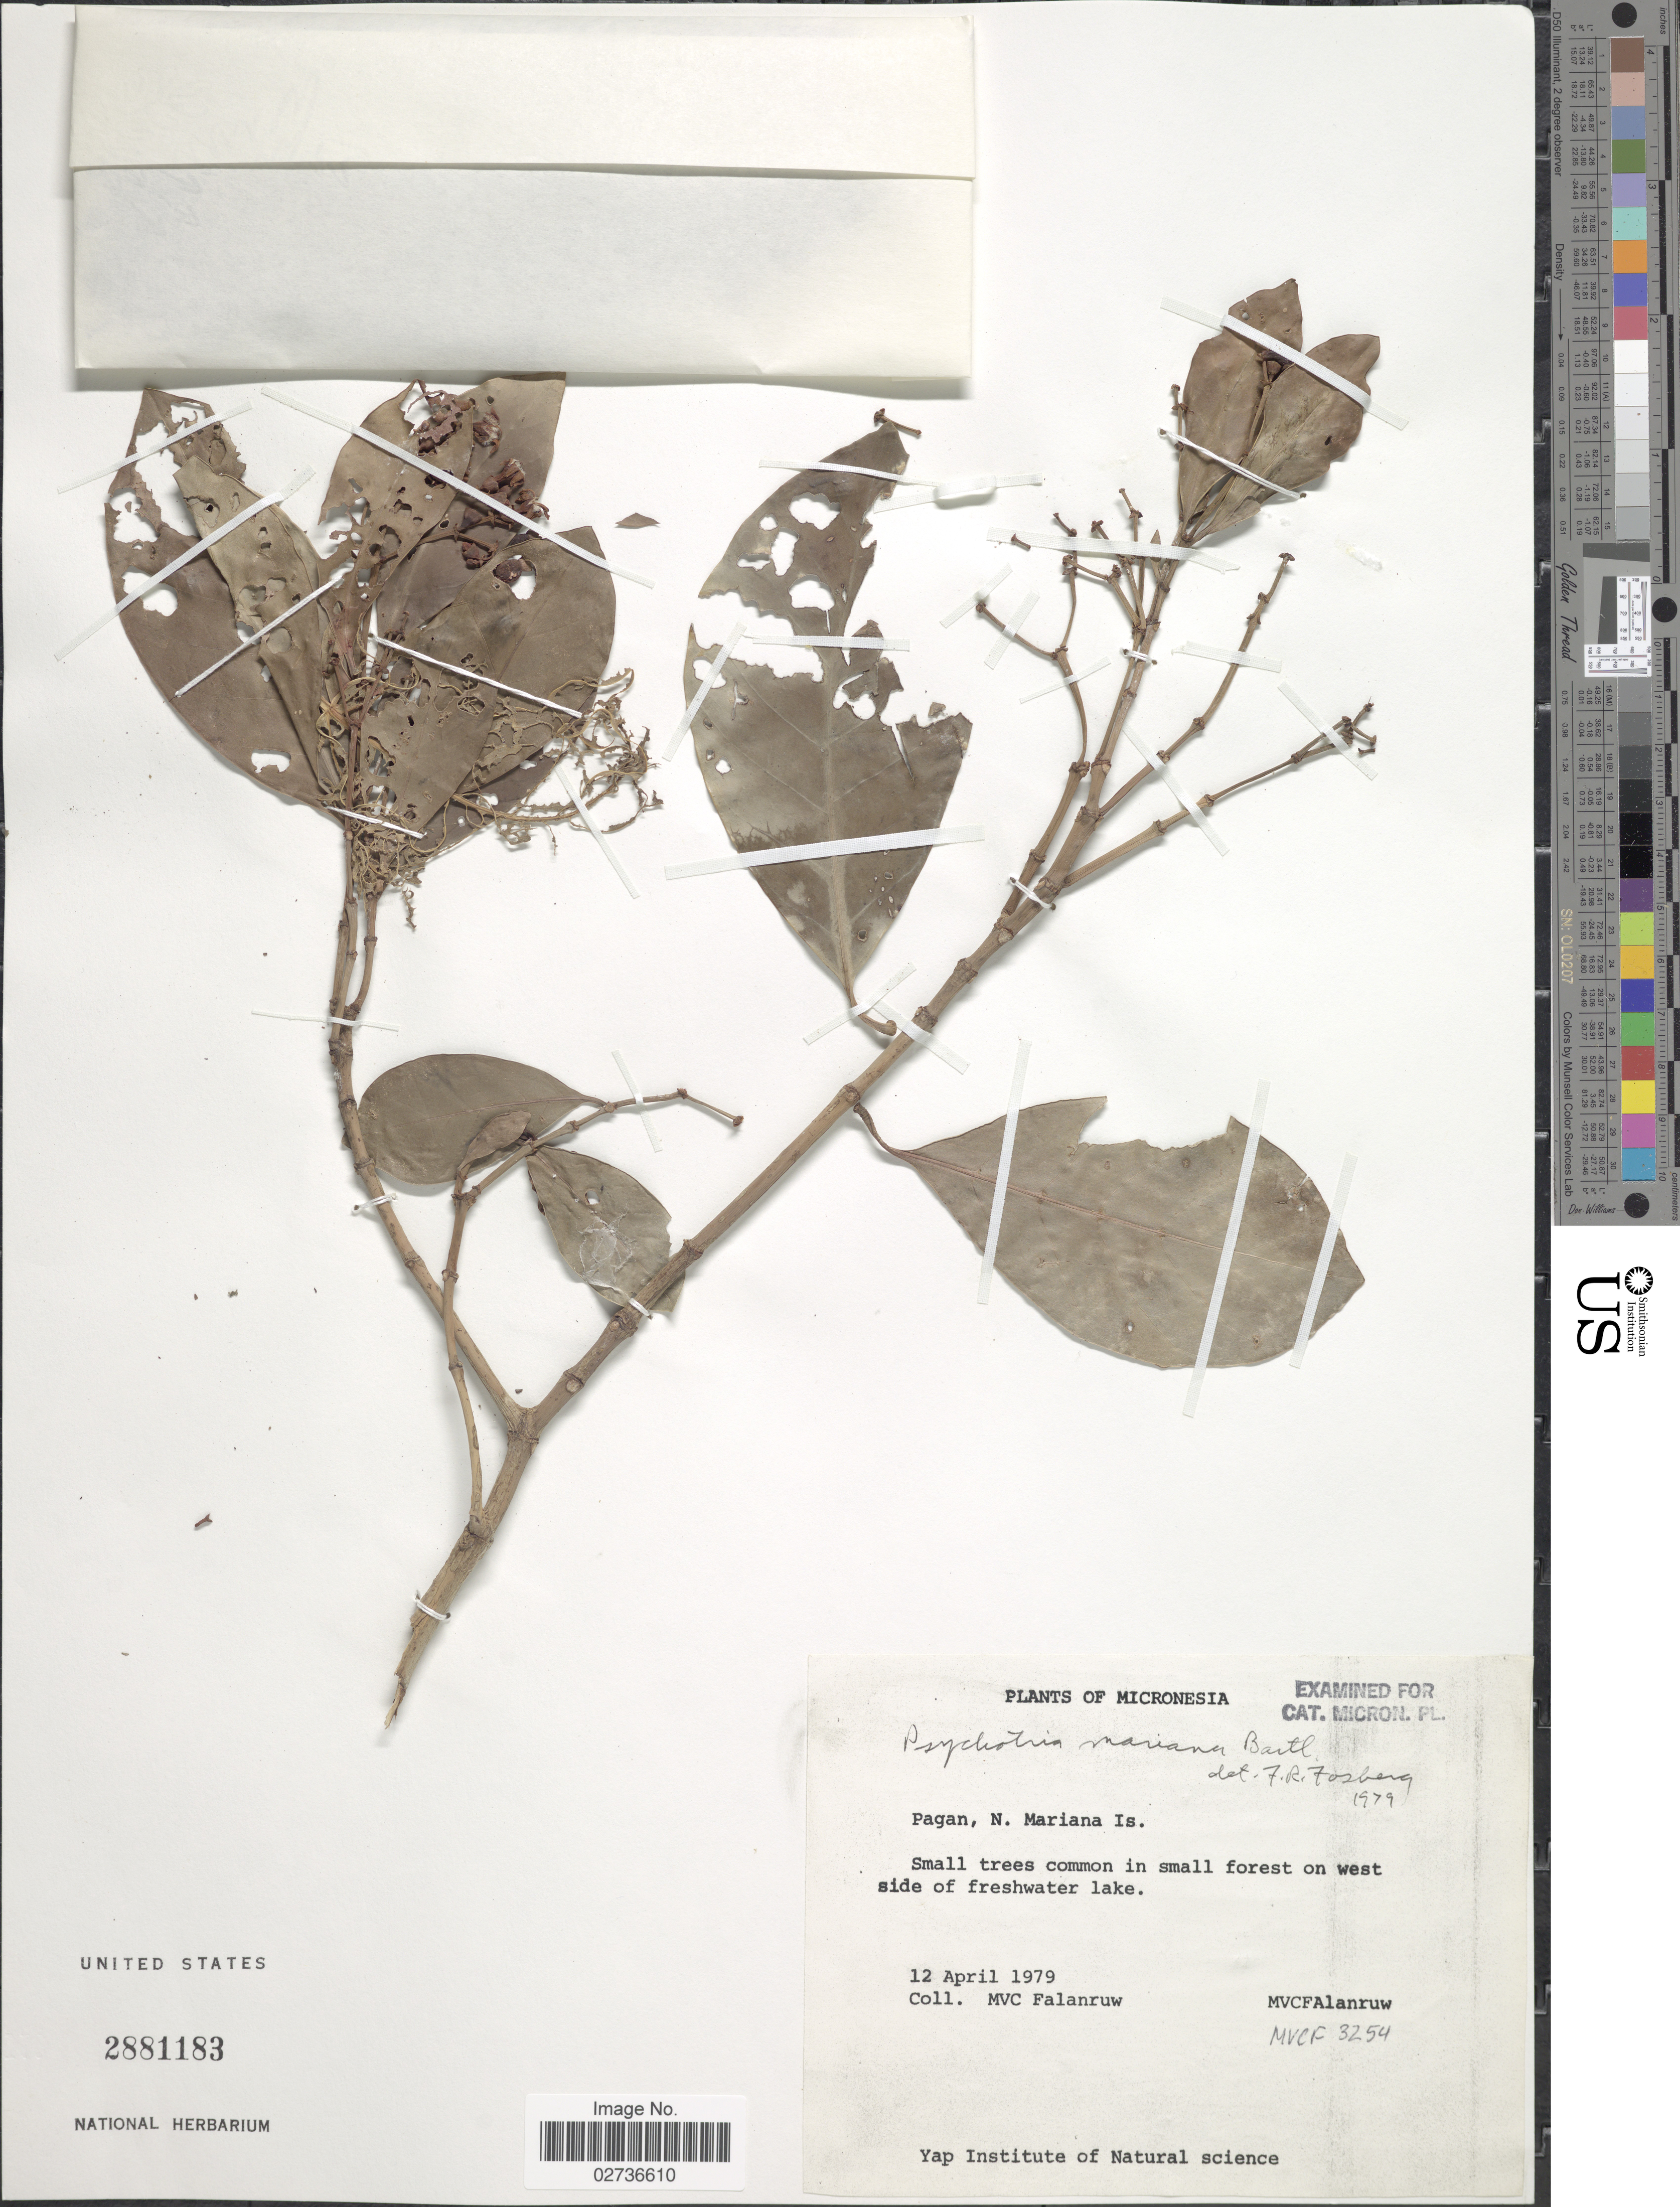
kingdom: Plantae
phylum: Tracheophyta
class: Magnoliopsida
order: Gentianales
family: Rubiaceae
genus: Psychotria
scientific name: Psychotria mariana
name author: Bartl. ex DC.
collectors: M. V. Falanruw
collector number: MVCF 3254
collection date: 1979-04-12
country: Northern Mariana Islands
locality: Micronesia, Pagan, N. Mariana Is., forest on west side of freshwater lake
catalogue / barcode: US 2881183